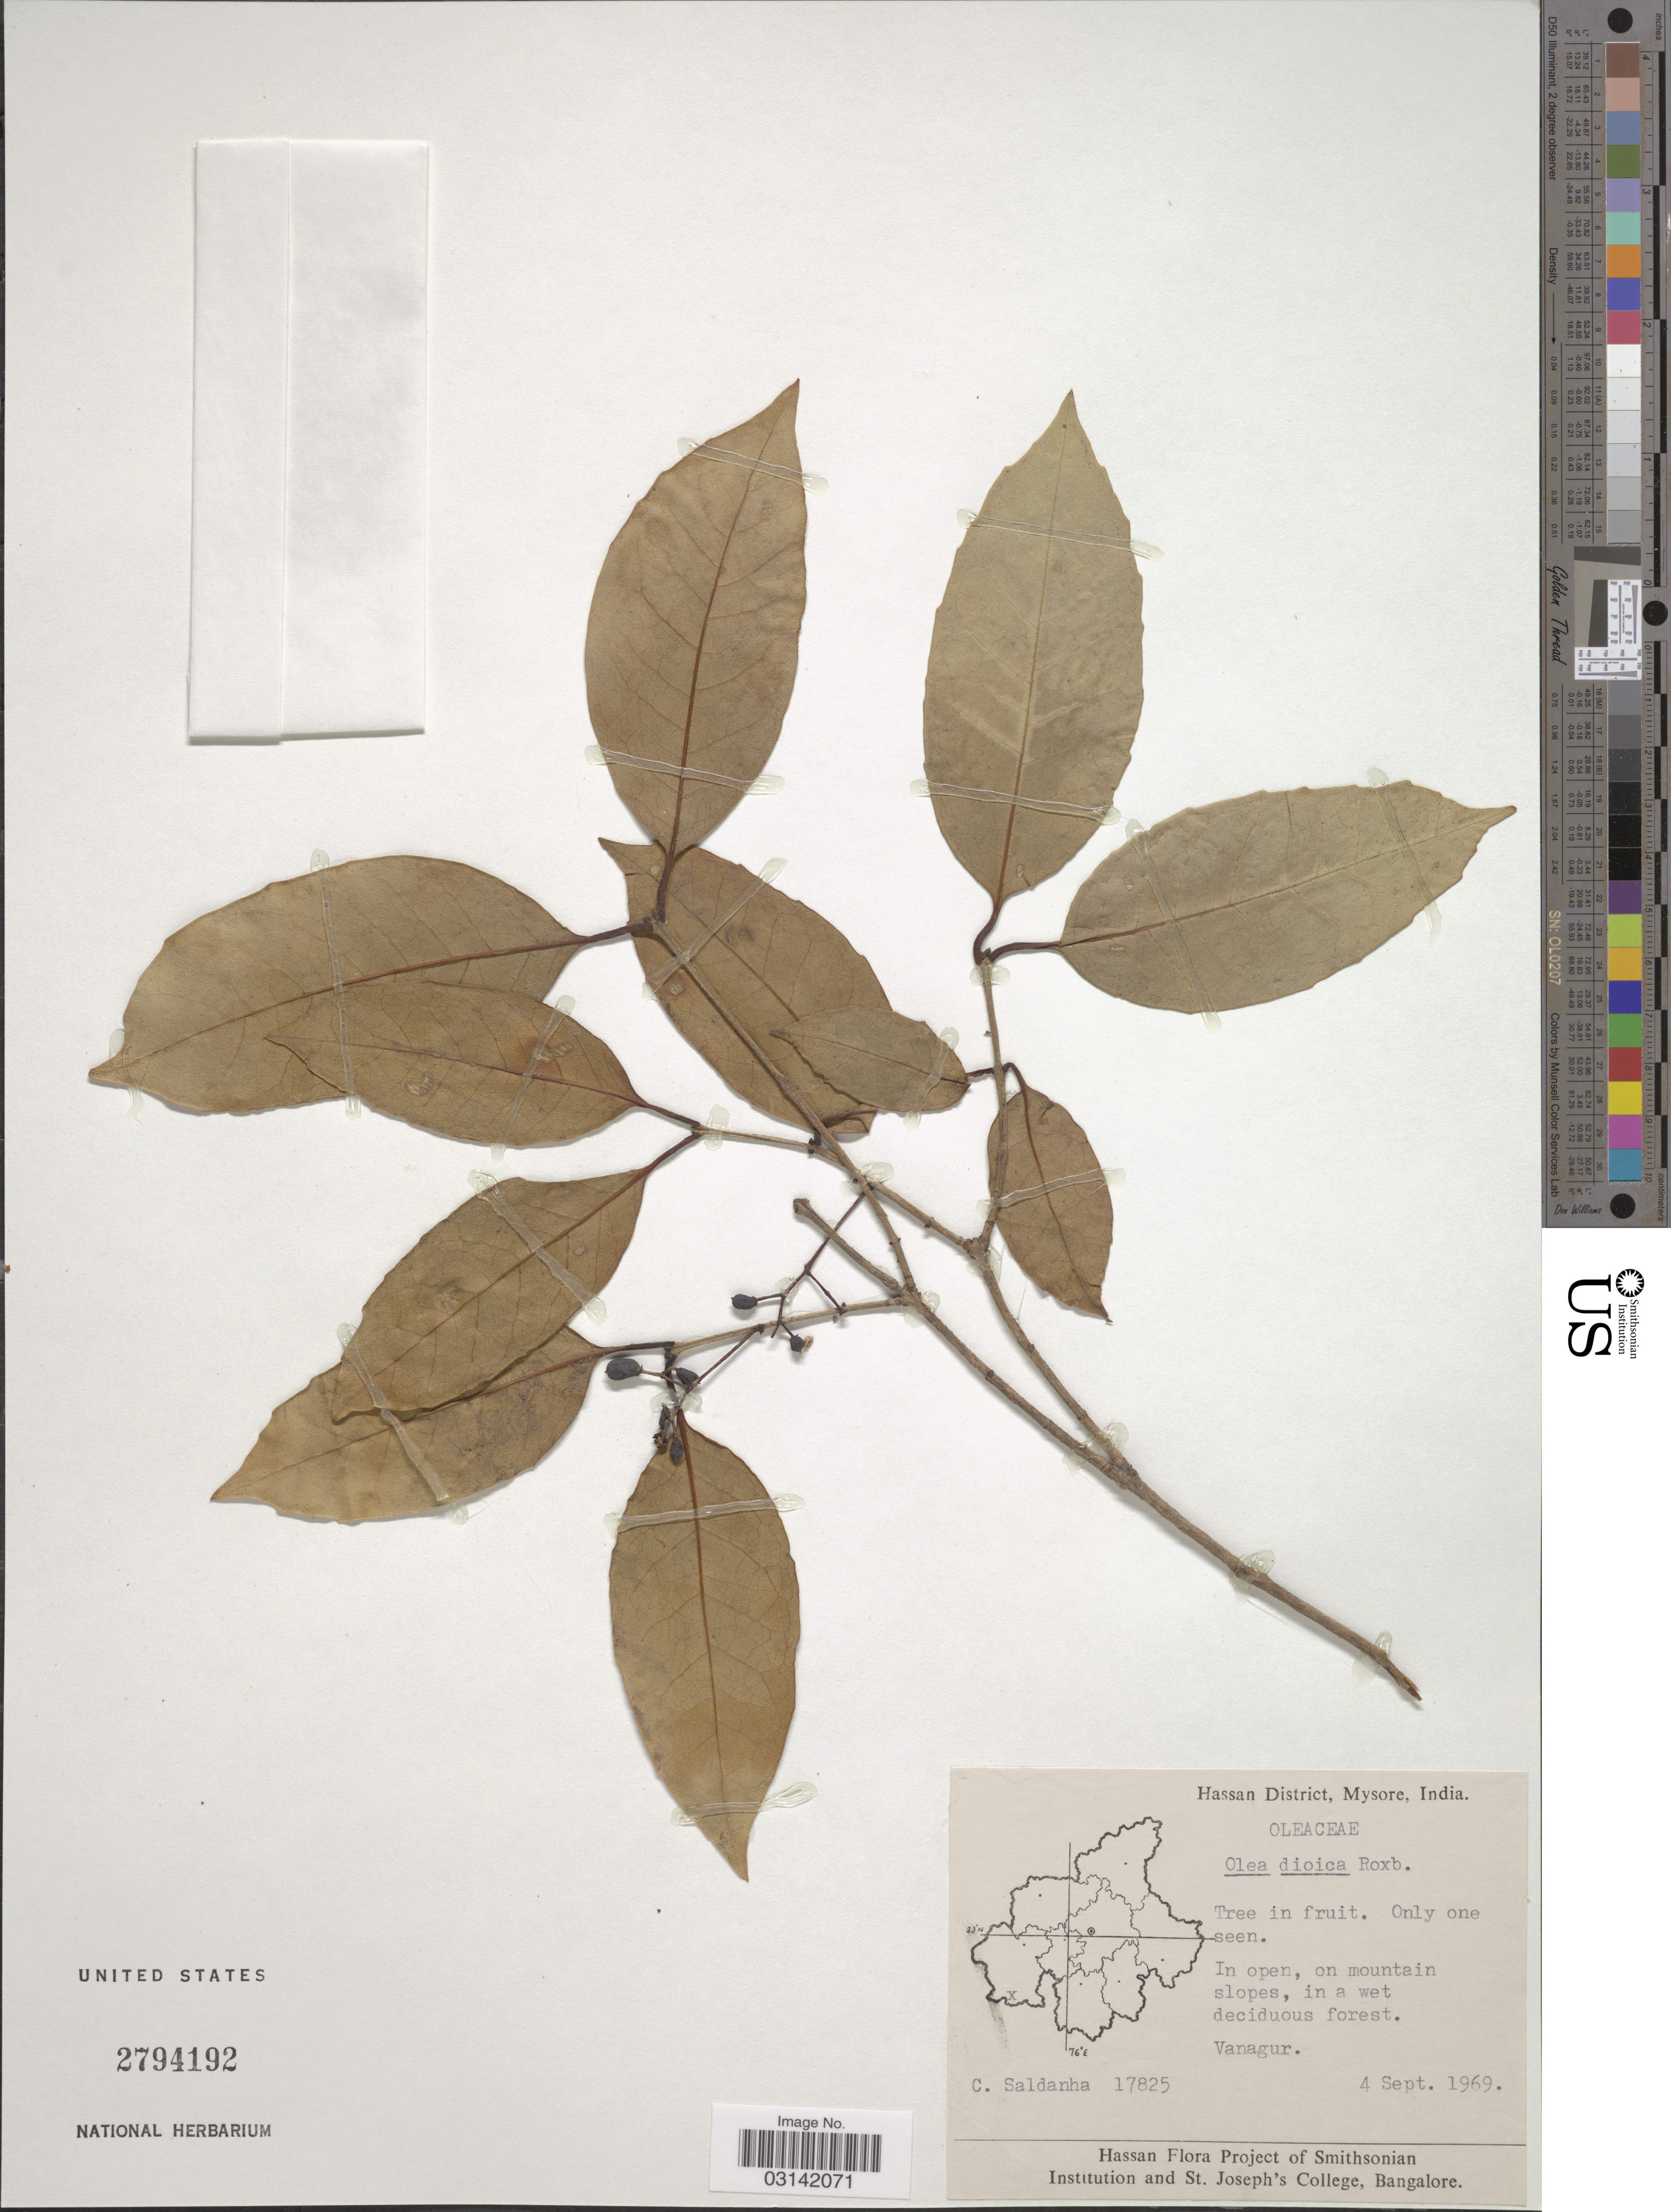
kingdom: Plantae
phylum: Tracheophyta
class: Magnoliopsida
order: Lamiales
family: Oleaceae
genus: Tetrapilus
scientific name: Tetrapilus dioicus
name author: (Roxb.) L.A.S. Johnson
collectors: C. Saldanha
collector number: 17825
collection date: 1969-09-04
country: India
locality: Hassan District, Mysore, Vanagur.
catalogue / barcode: US 2794192